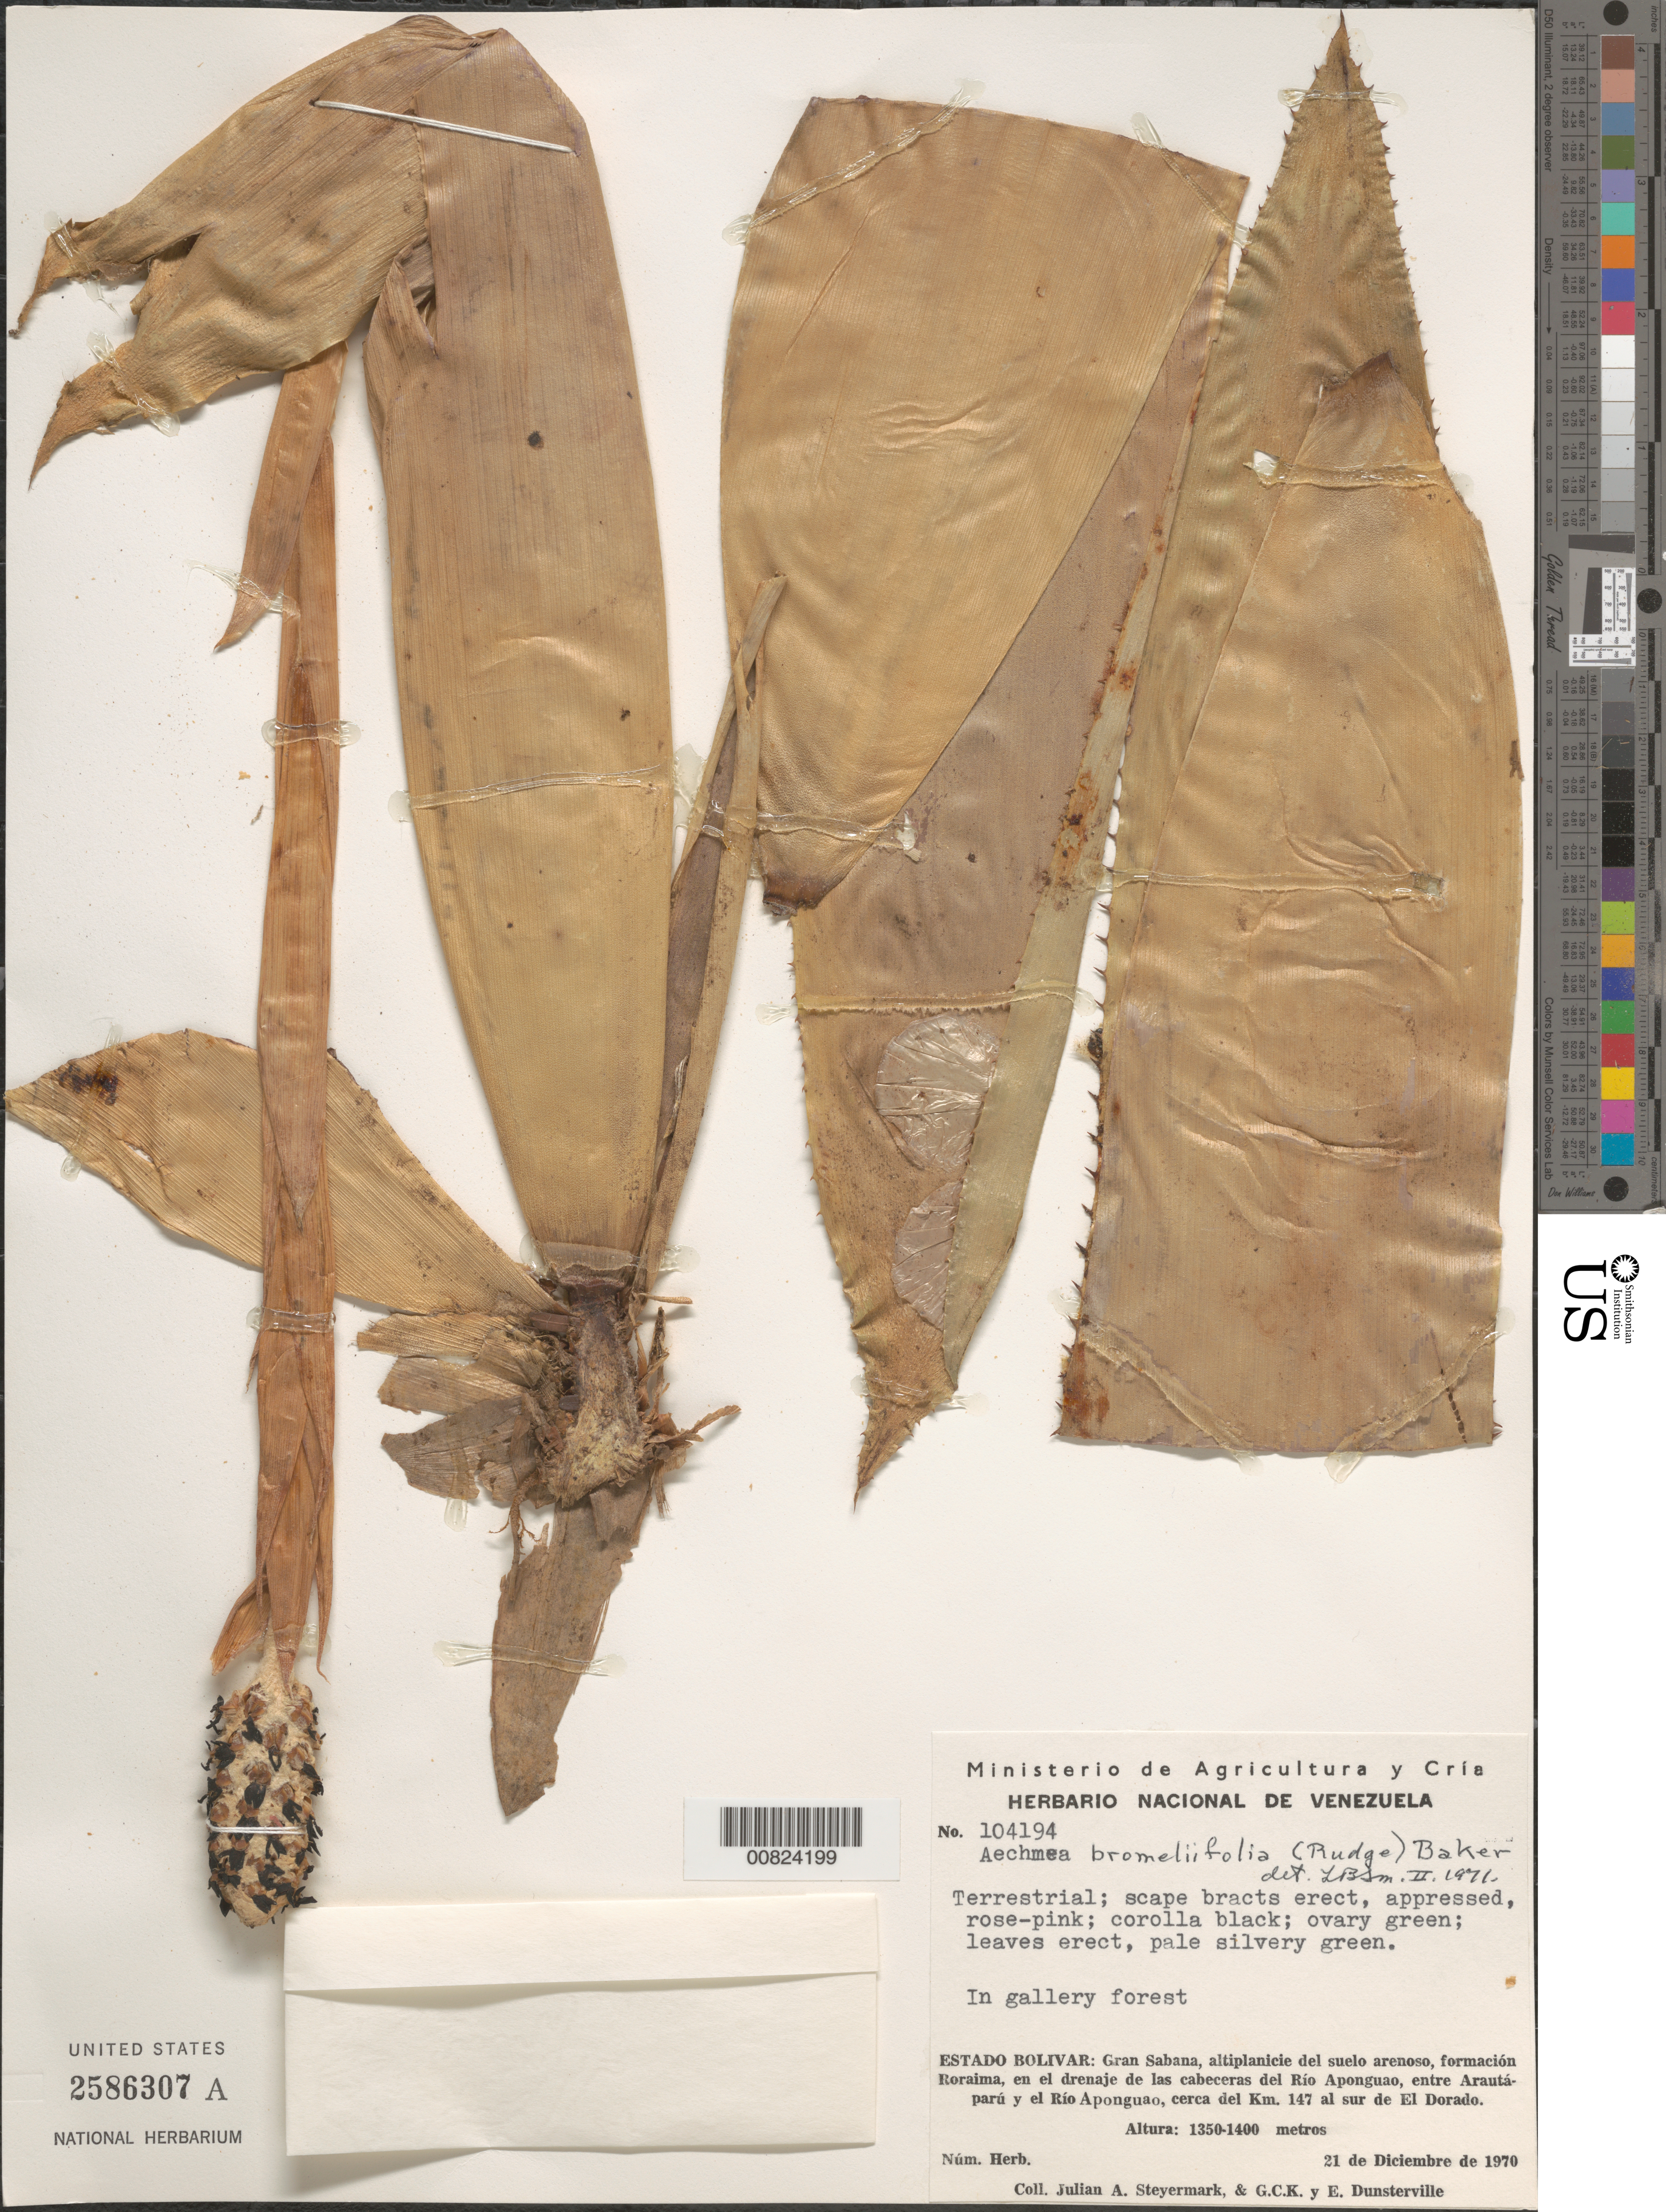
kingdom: Plantae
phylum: Tracheophyta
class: Liliopsida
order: Poales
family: Bromeliaceae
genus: Aechmea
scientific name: Aechmea bromeliifolia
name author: (Rudge) Baker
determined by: Smith, Lyman B., (US), NMNH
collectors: J. Steyermark, G. C. K. Dunsterville & E. Dunsterville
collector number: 104194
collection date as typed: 21-Dec-70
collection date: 1970-12-21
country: Venezuela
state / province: Bolívar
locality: Gran Sabana, Río Aponguao, between Arautaparu and el Río Aponguao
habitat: Altiplanicie del suelo arenoso, en el drenaje de las cabeceras del río; in gallery forest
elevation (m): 1350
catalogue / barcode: US 2586307A